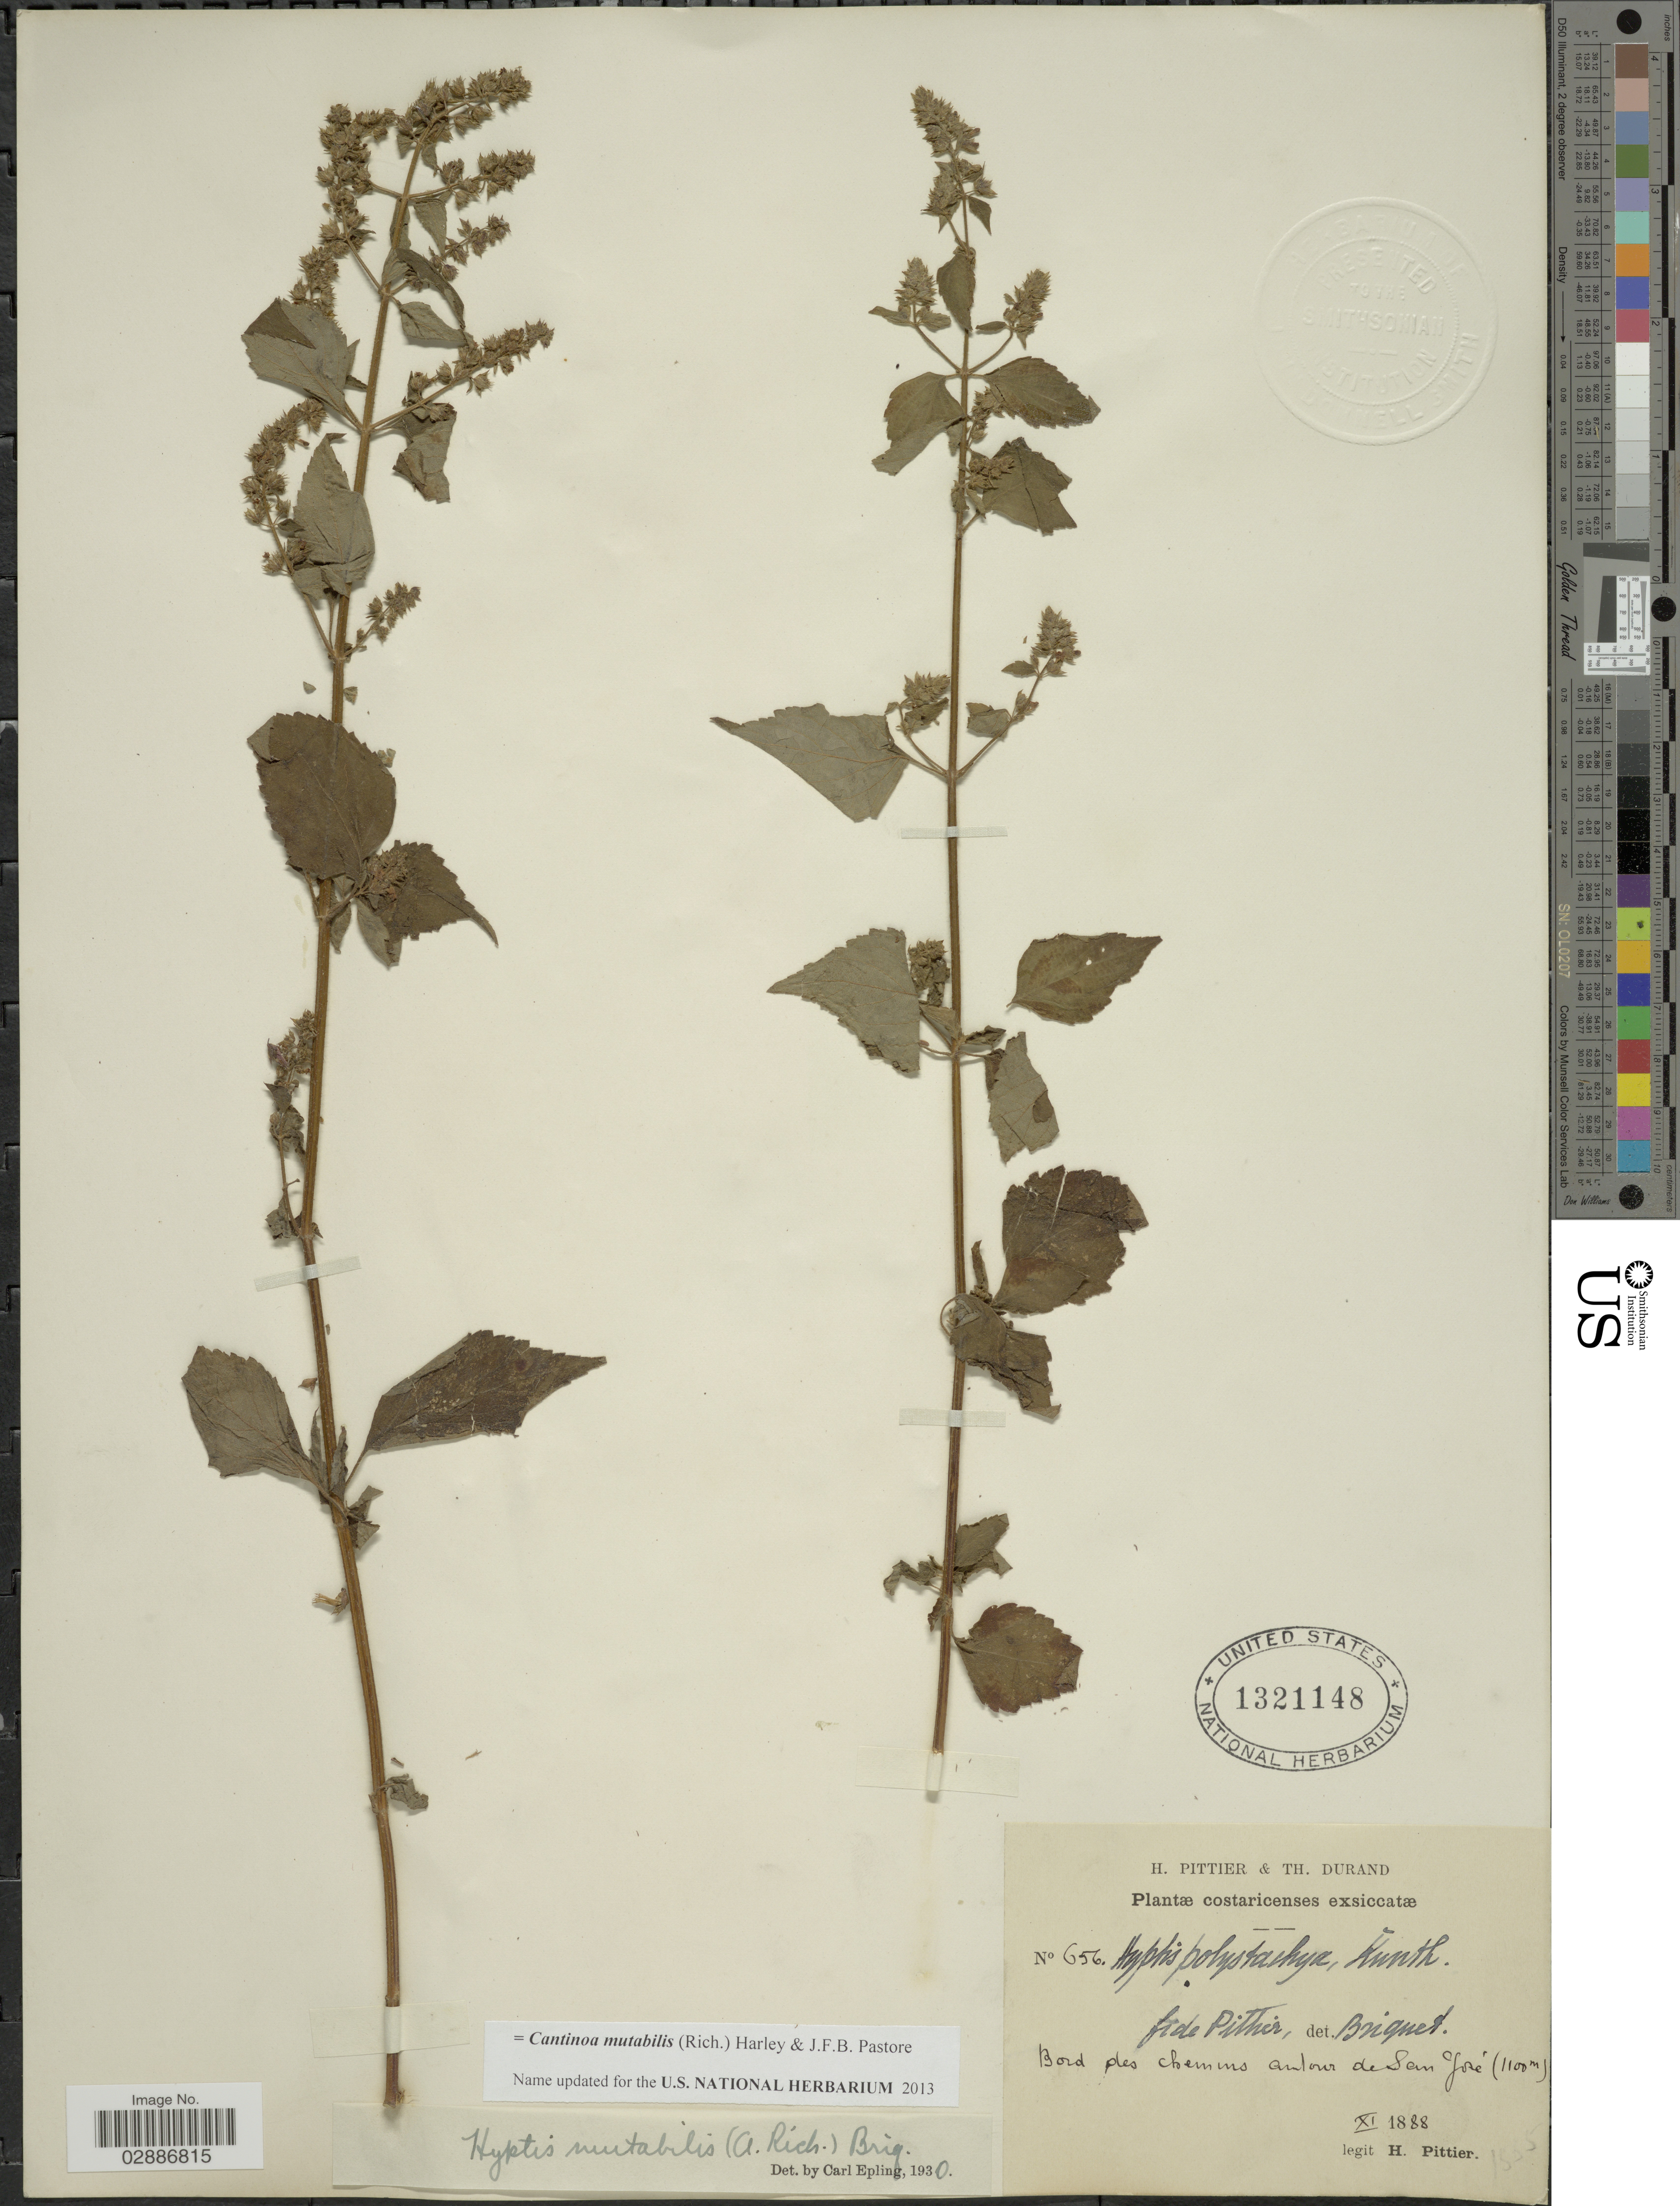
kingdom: Plantae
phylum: Tracheophyta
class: Magnoliopsida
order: Lamiales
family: Lamiaceae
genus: Cantinoa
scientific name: Cantinoa mutabilis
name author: (Rich.) Harley & J.F.B. Pastore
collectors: H. F. Pittier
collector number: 656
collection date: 1888-11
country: Costa Rica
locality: Costaricenses. Bord des chemins autour de San José.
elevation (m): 1100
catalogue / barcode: US 1321148